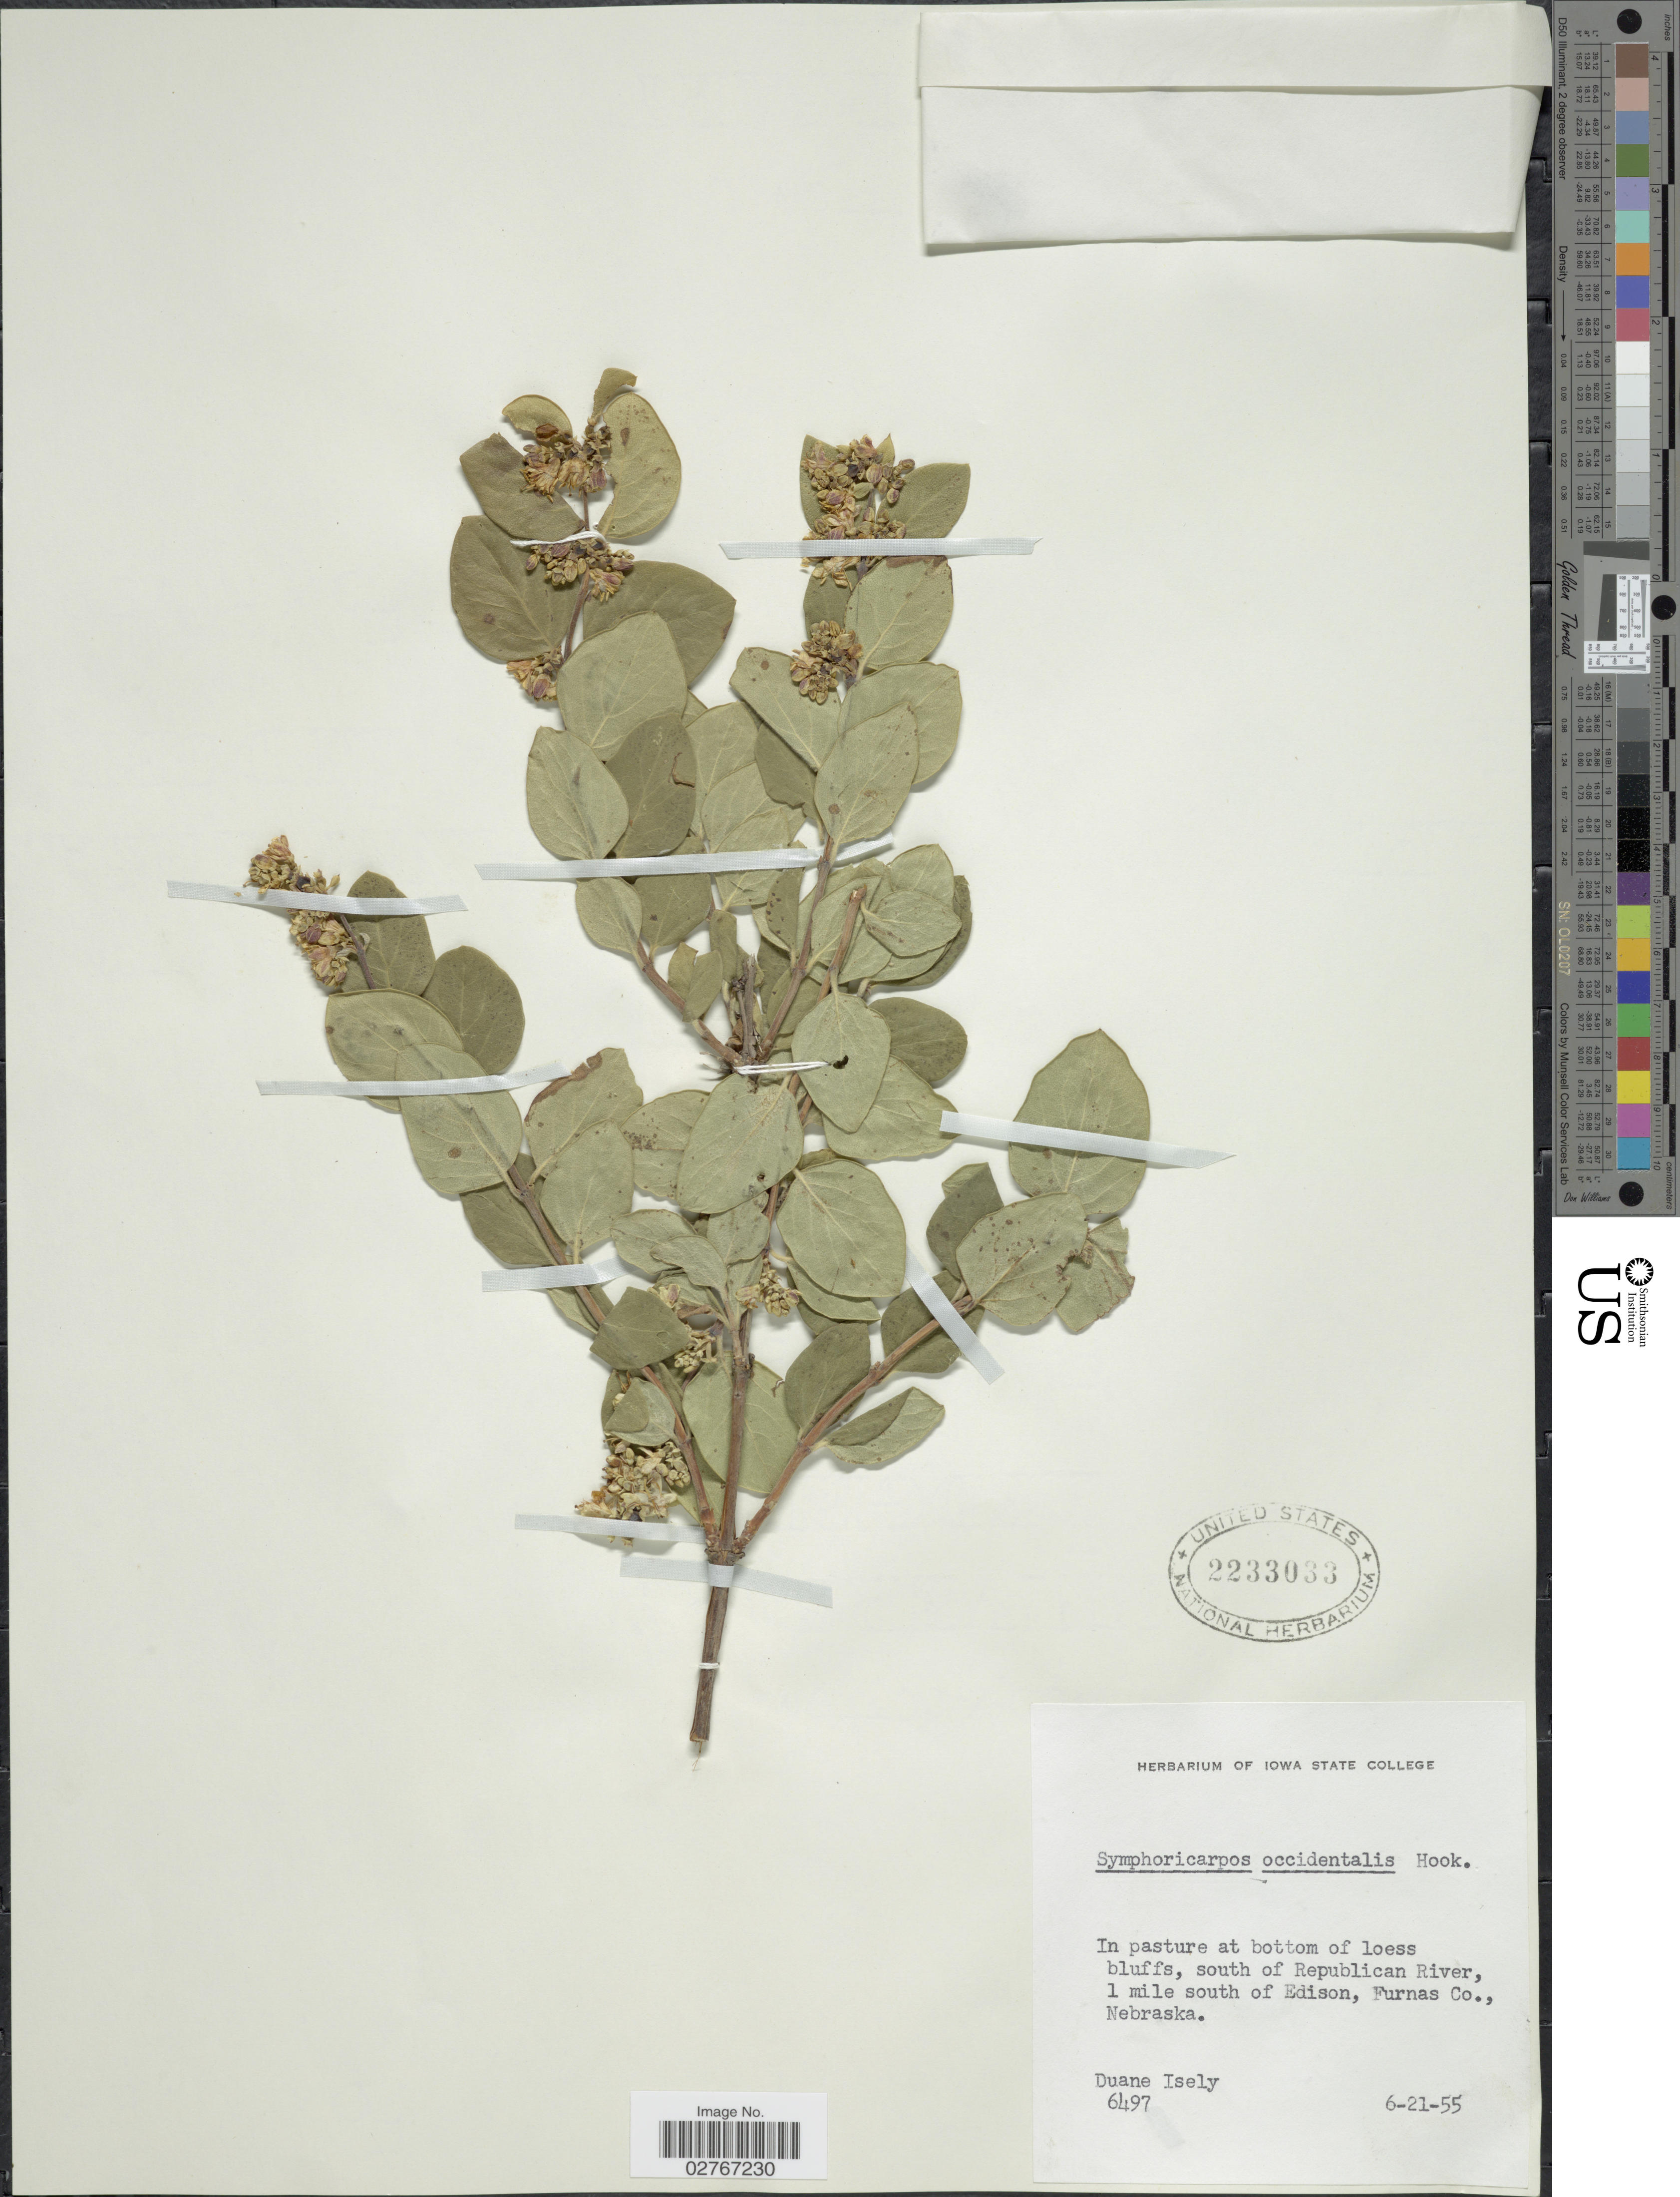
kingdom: Plantae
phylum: Tracheophyta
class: Magnoliopsida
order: Dipsacales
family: Caprifoliaceae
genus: Symphoricarpos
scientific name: Symphoricarpos occidentalis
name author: (R. Br.) Hook.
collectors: D. Isely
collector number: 6497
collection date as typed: Transcribed d/m/y: 21/6/55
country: United States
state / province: Nebraska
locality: South of Republican River, 1 mile south of Edison, Furnas Co.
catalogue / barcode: US 2233033